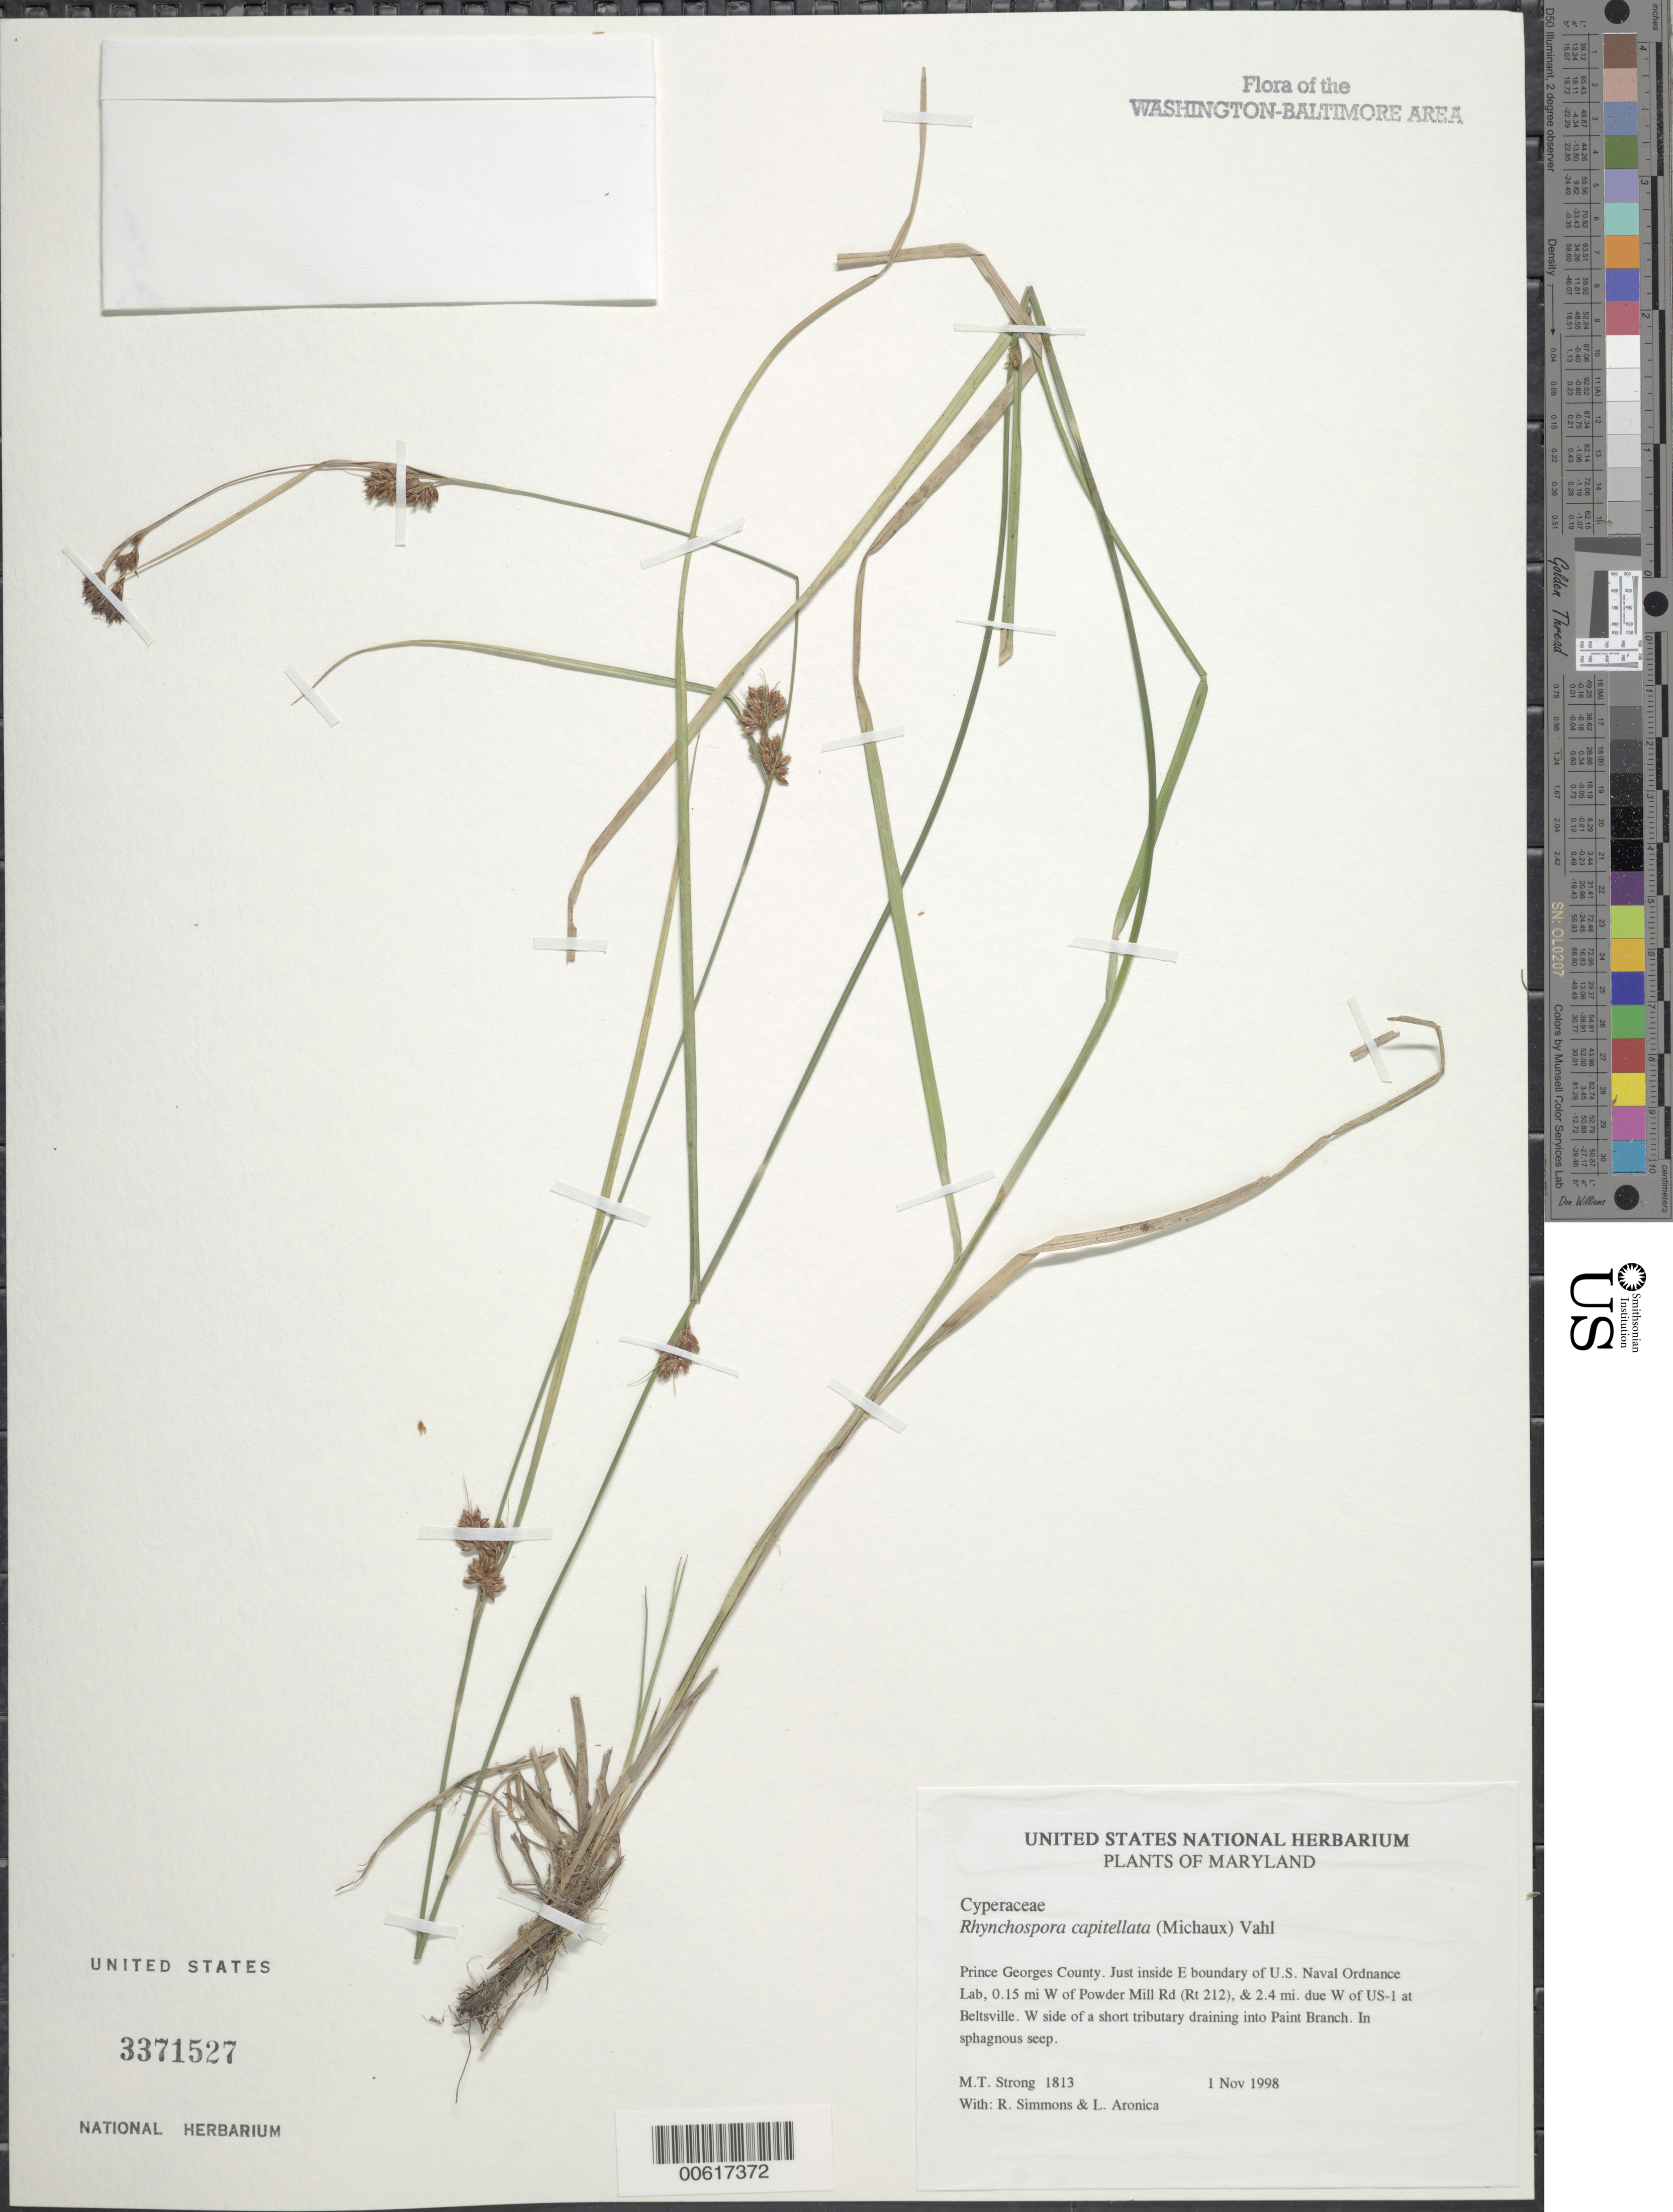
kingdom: Plantae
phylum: Tracheophyta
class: Liliopsida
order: Poales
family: Cyperaceae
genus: Rhynchospora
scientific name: Rhynchospora capitellata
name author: (Michx.) Vahl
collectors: M. T. Strong, R. Simmons & L. Aronica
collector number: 1813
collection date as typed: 01 Nov 1998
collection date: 1998-11-01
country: United States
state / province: Maryland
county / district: Prince George's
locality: Just inside E boundary of U.S. Naval Ordnance Lab, 0.15 mi W of Powder Mill Rd (Rt 212), & 2.4 mi. due W of US-1 at Beltsville.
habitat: W side of a short tributary draining into Paint Branch. In sphagnous seep.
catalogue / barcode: US 3371527